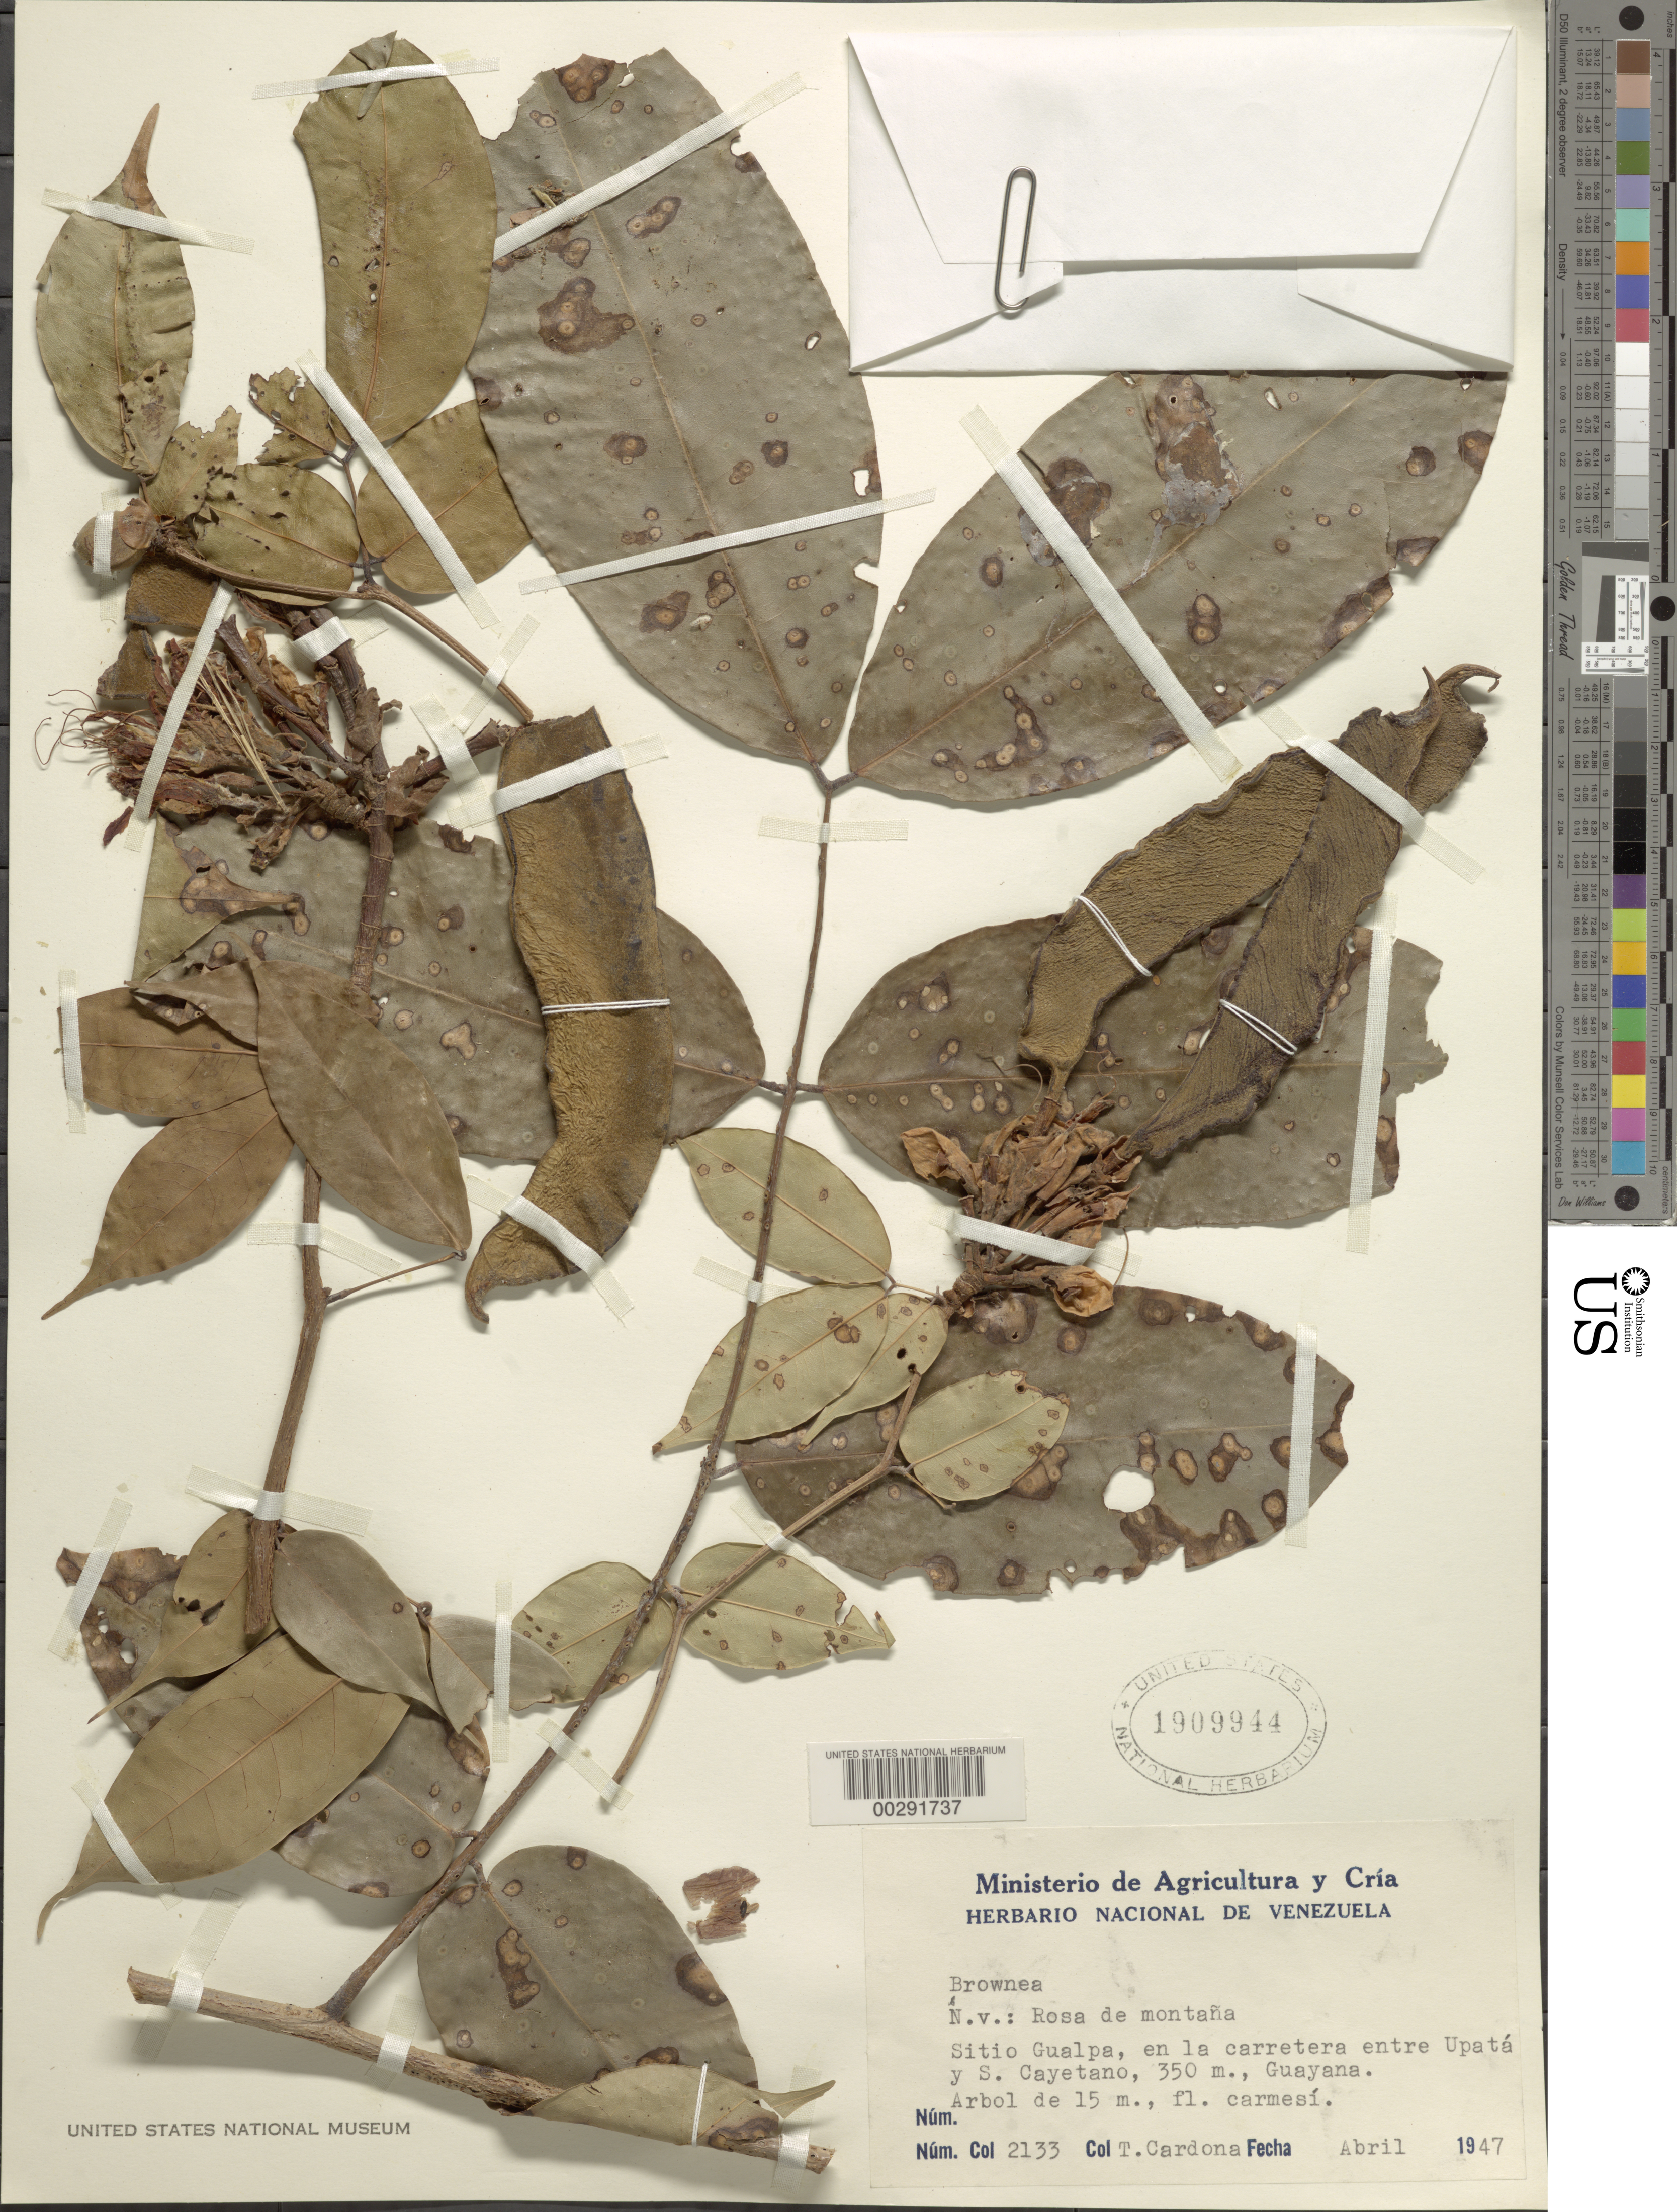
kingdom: Plantae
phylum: Tracheophyta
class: Magnoliopsida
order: Fabales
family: Fabaceae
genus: Brownea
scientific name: Brownea sp.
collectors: T. Cardona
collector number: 2133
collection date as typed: Apr 1947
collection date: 1947-04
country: Venezuela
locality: Gualpa, on the road between upata and s cayetano, guayana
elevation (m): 350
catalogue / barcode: US 1909944